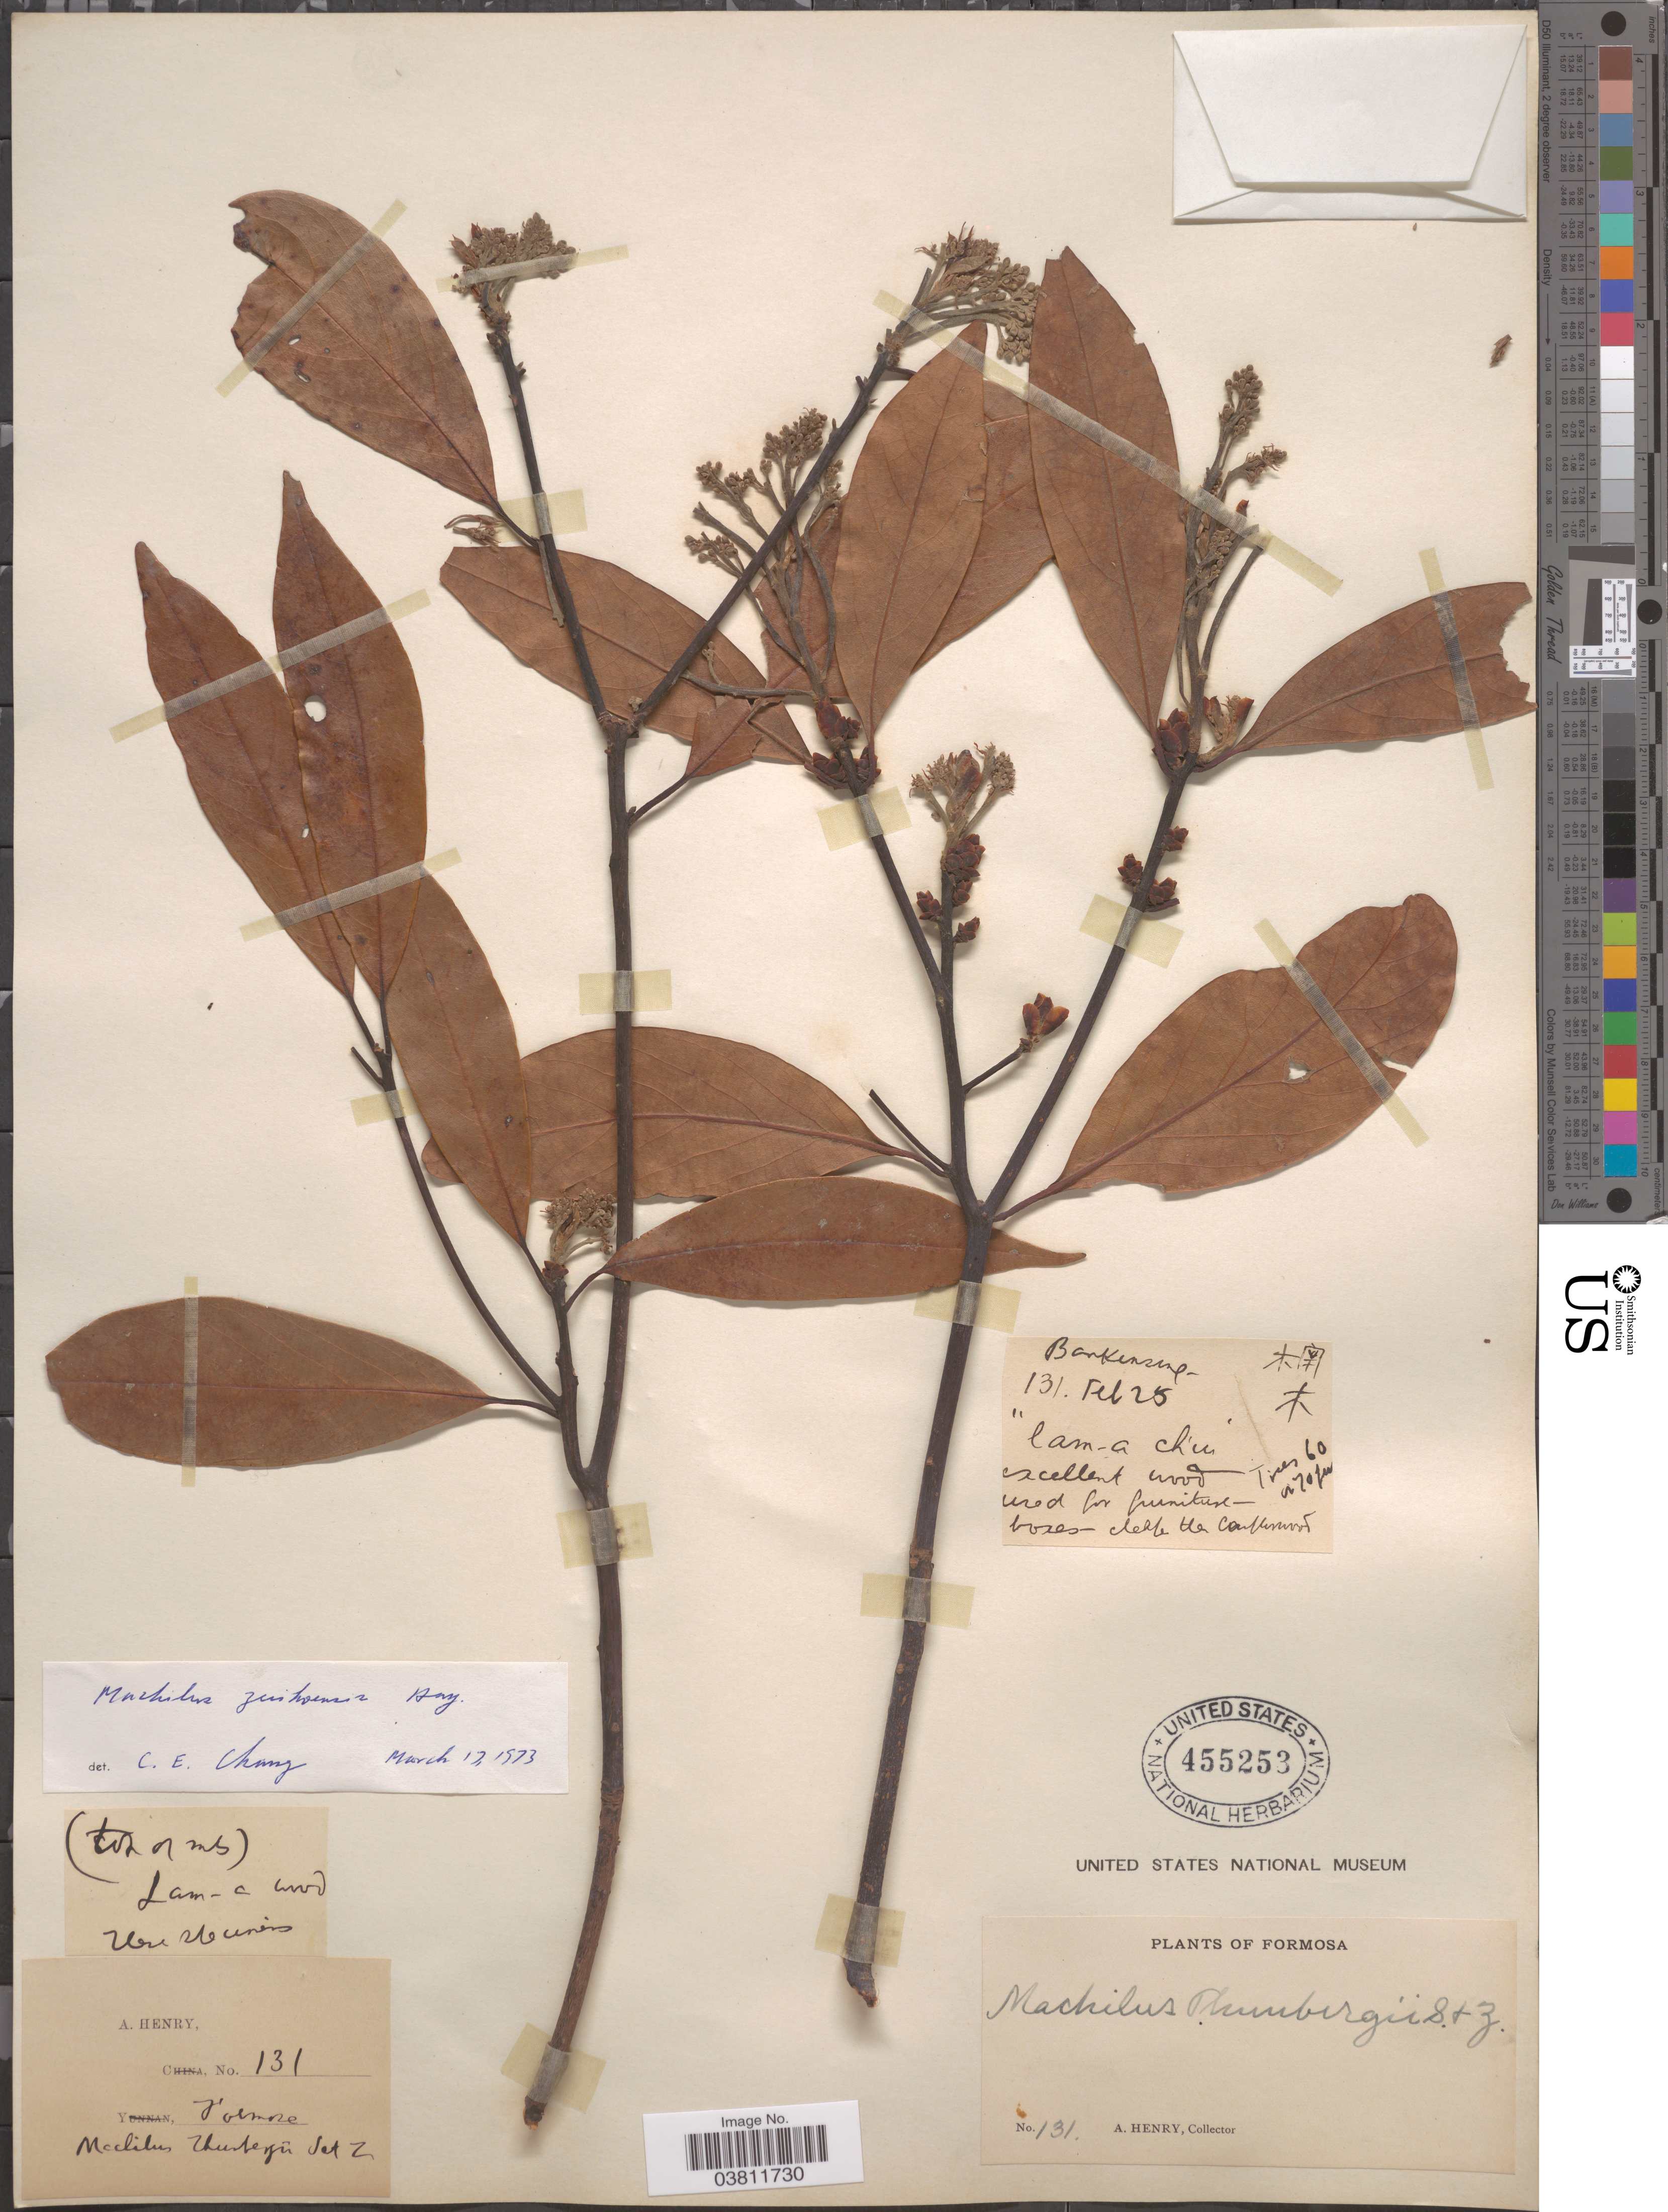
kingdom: Plantae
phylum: Tracheophyta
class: Magnoliopsida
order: Laurales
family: Lauraceae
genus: Machilus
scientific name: Machilus thunbergii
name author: Siebold & Zucc.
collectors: A. Henry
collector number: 131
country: Taiwan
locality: Formosa.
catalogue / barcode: US 455253